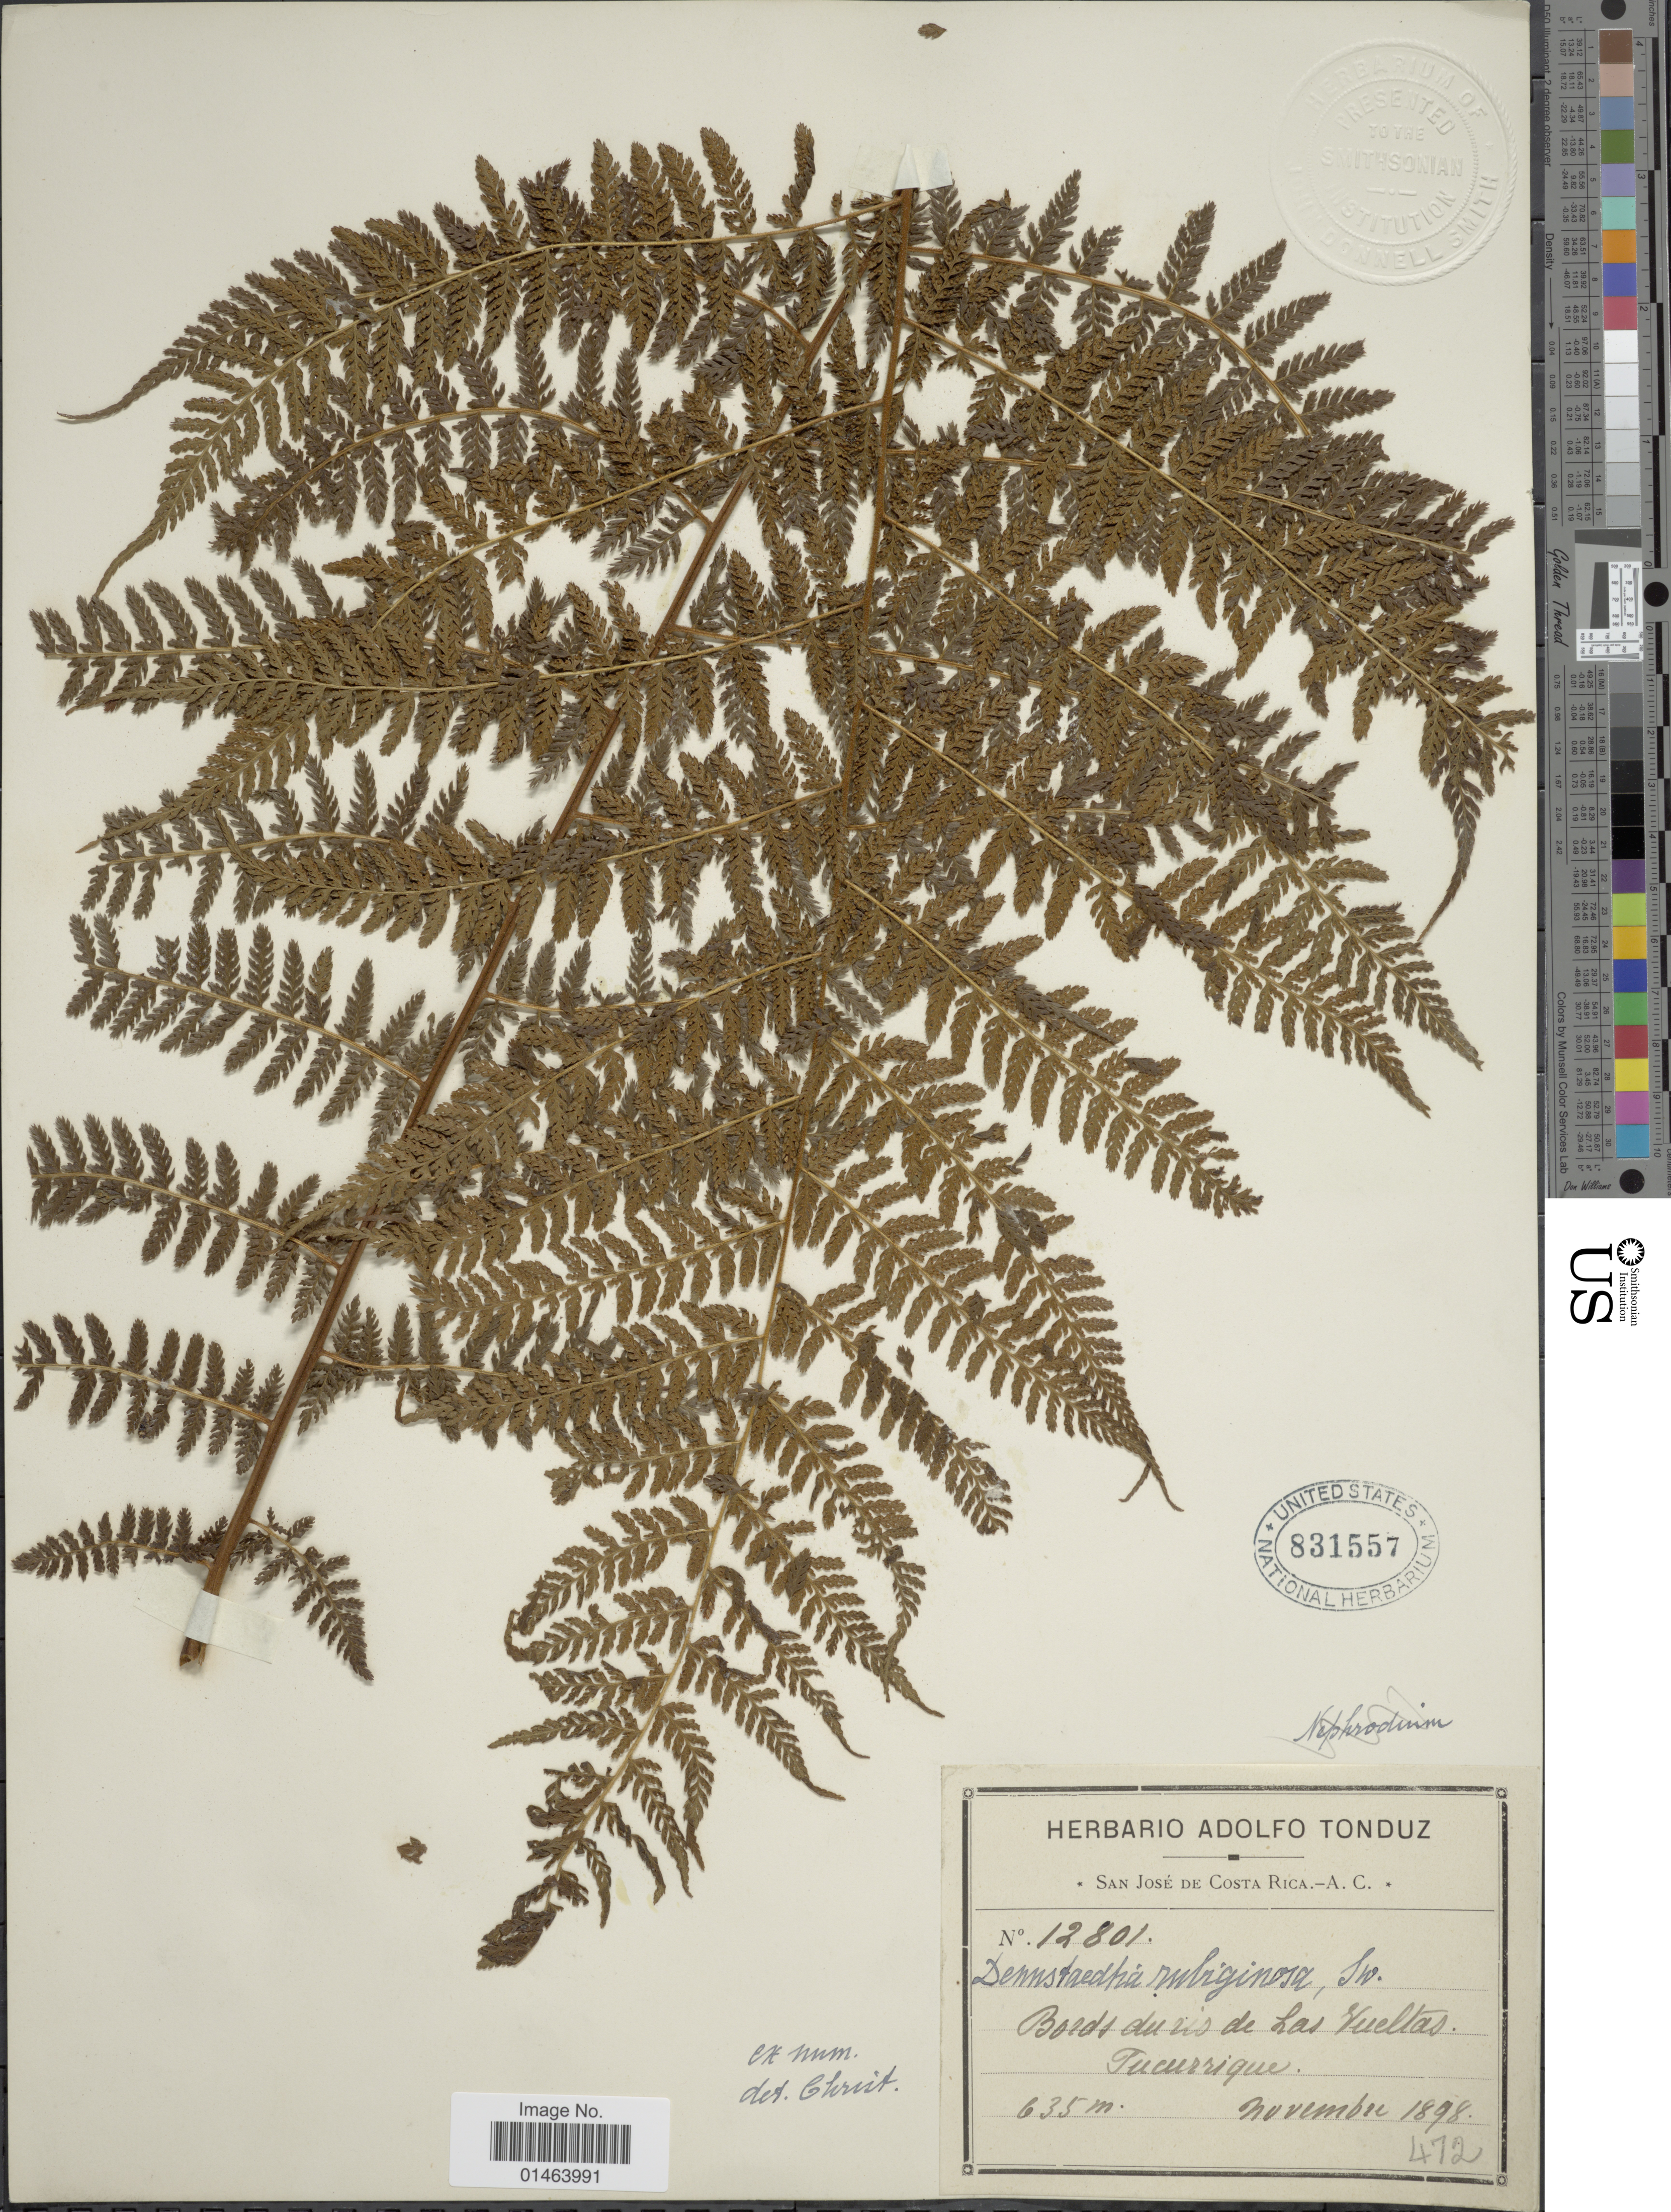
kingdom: Plantae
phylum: Tracheophyta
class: Polypodiopsida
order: Polypodiales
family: Dennstaedtiaceae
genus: Dennstaedtia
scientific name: Dennstaedtia cicutaria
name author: (Sw.) T. Moore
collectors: ex Herb. Adolfo Tonduz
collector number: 12801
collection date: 1898-11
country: Costa Rica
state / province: San José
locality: Costa Rica, San Jose.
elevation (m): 635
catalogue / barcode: US 831557